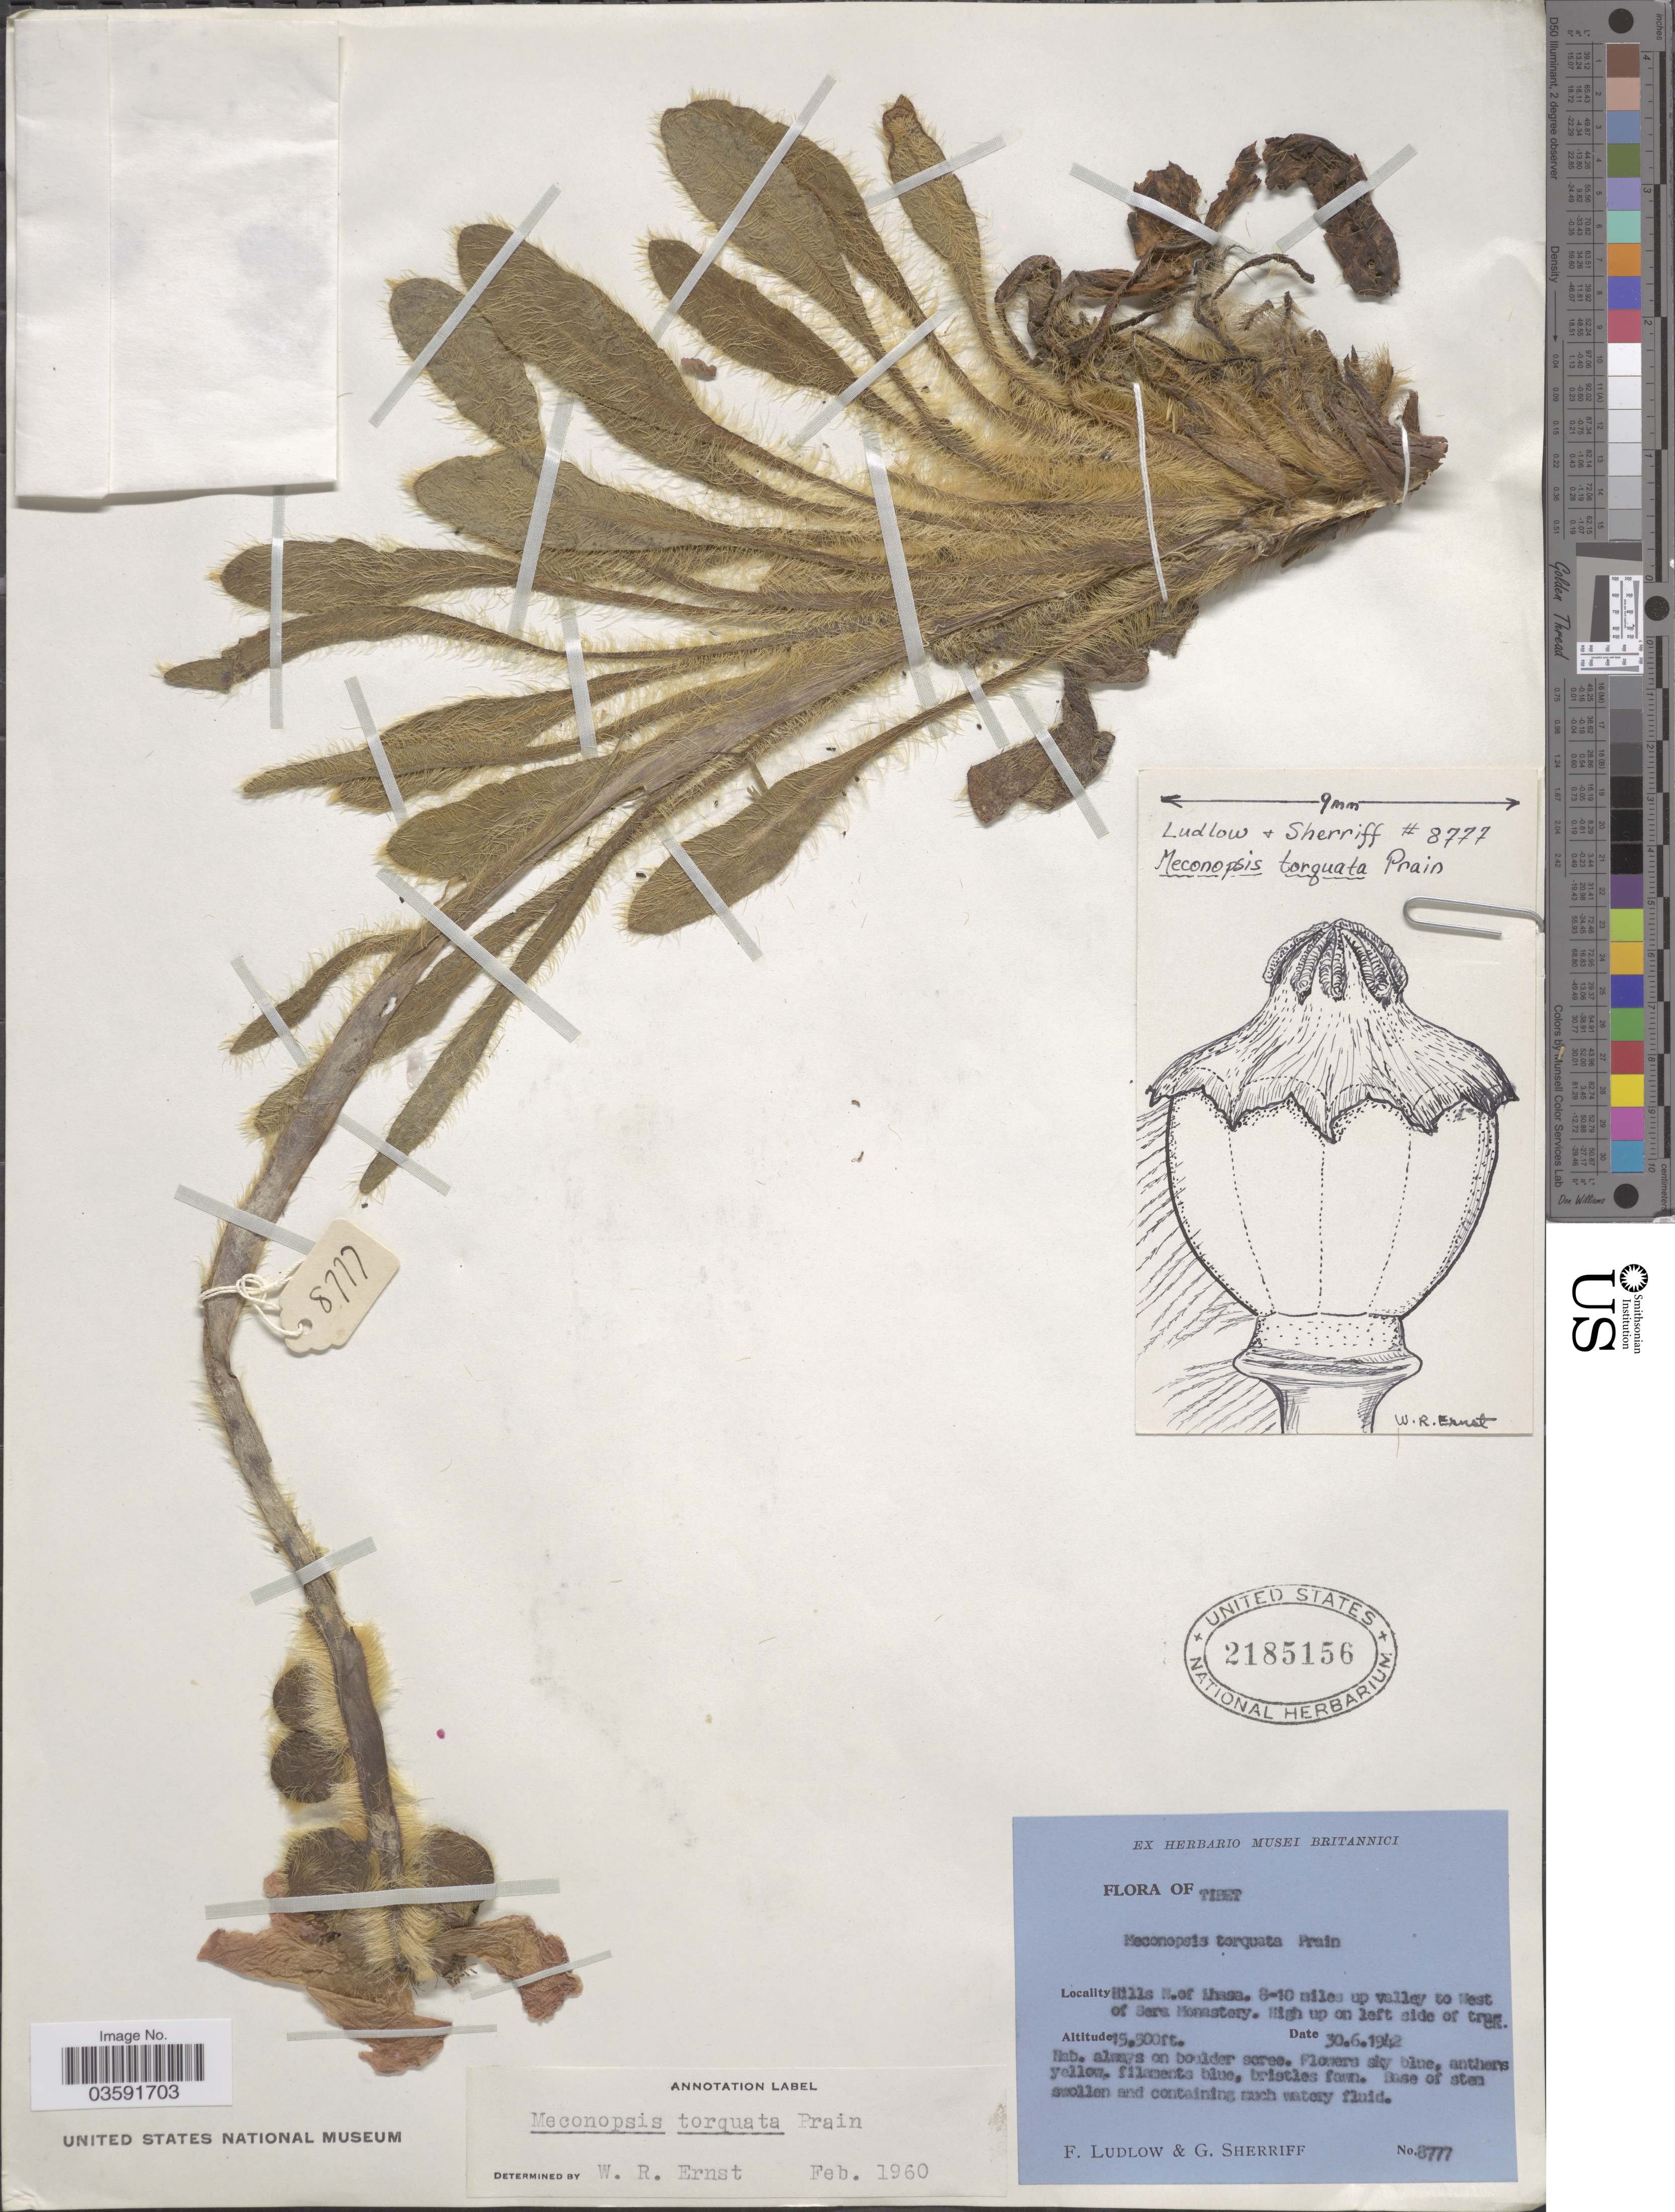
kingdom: Plantae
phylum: Tracheophyta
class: Magnoliopsida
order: Ranunculales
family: Papaveraceae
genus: Meconopsis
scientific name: Meconopsis torquata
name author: Prain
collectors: F. Ludlow & G. Sherriff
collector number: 8777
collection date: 1942-06-30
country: China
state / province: Xizang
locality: Tibet. Hills N.of Ihasa [interpreted]. 8-10 miles up valley to West of Sera [interpreted] Monastery.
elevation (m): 4724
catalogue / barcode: US 2185156